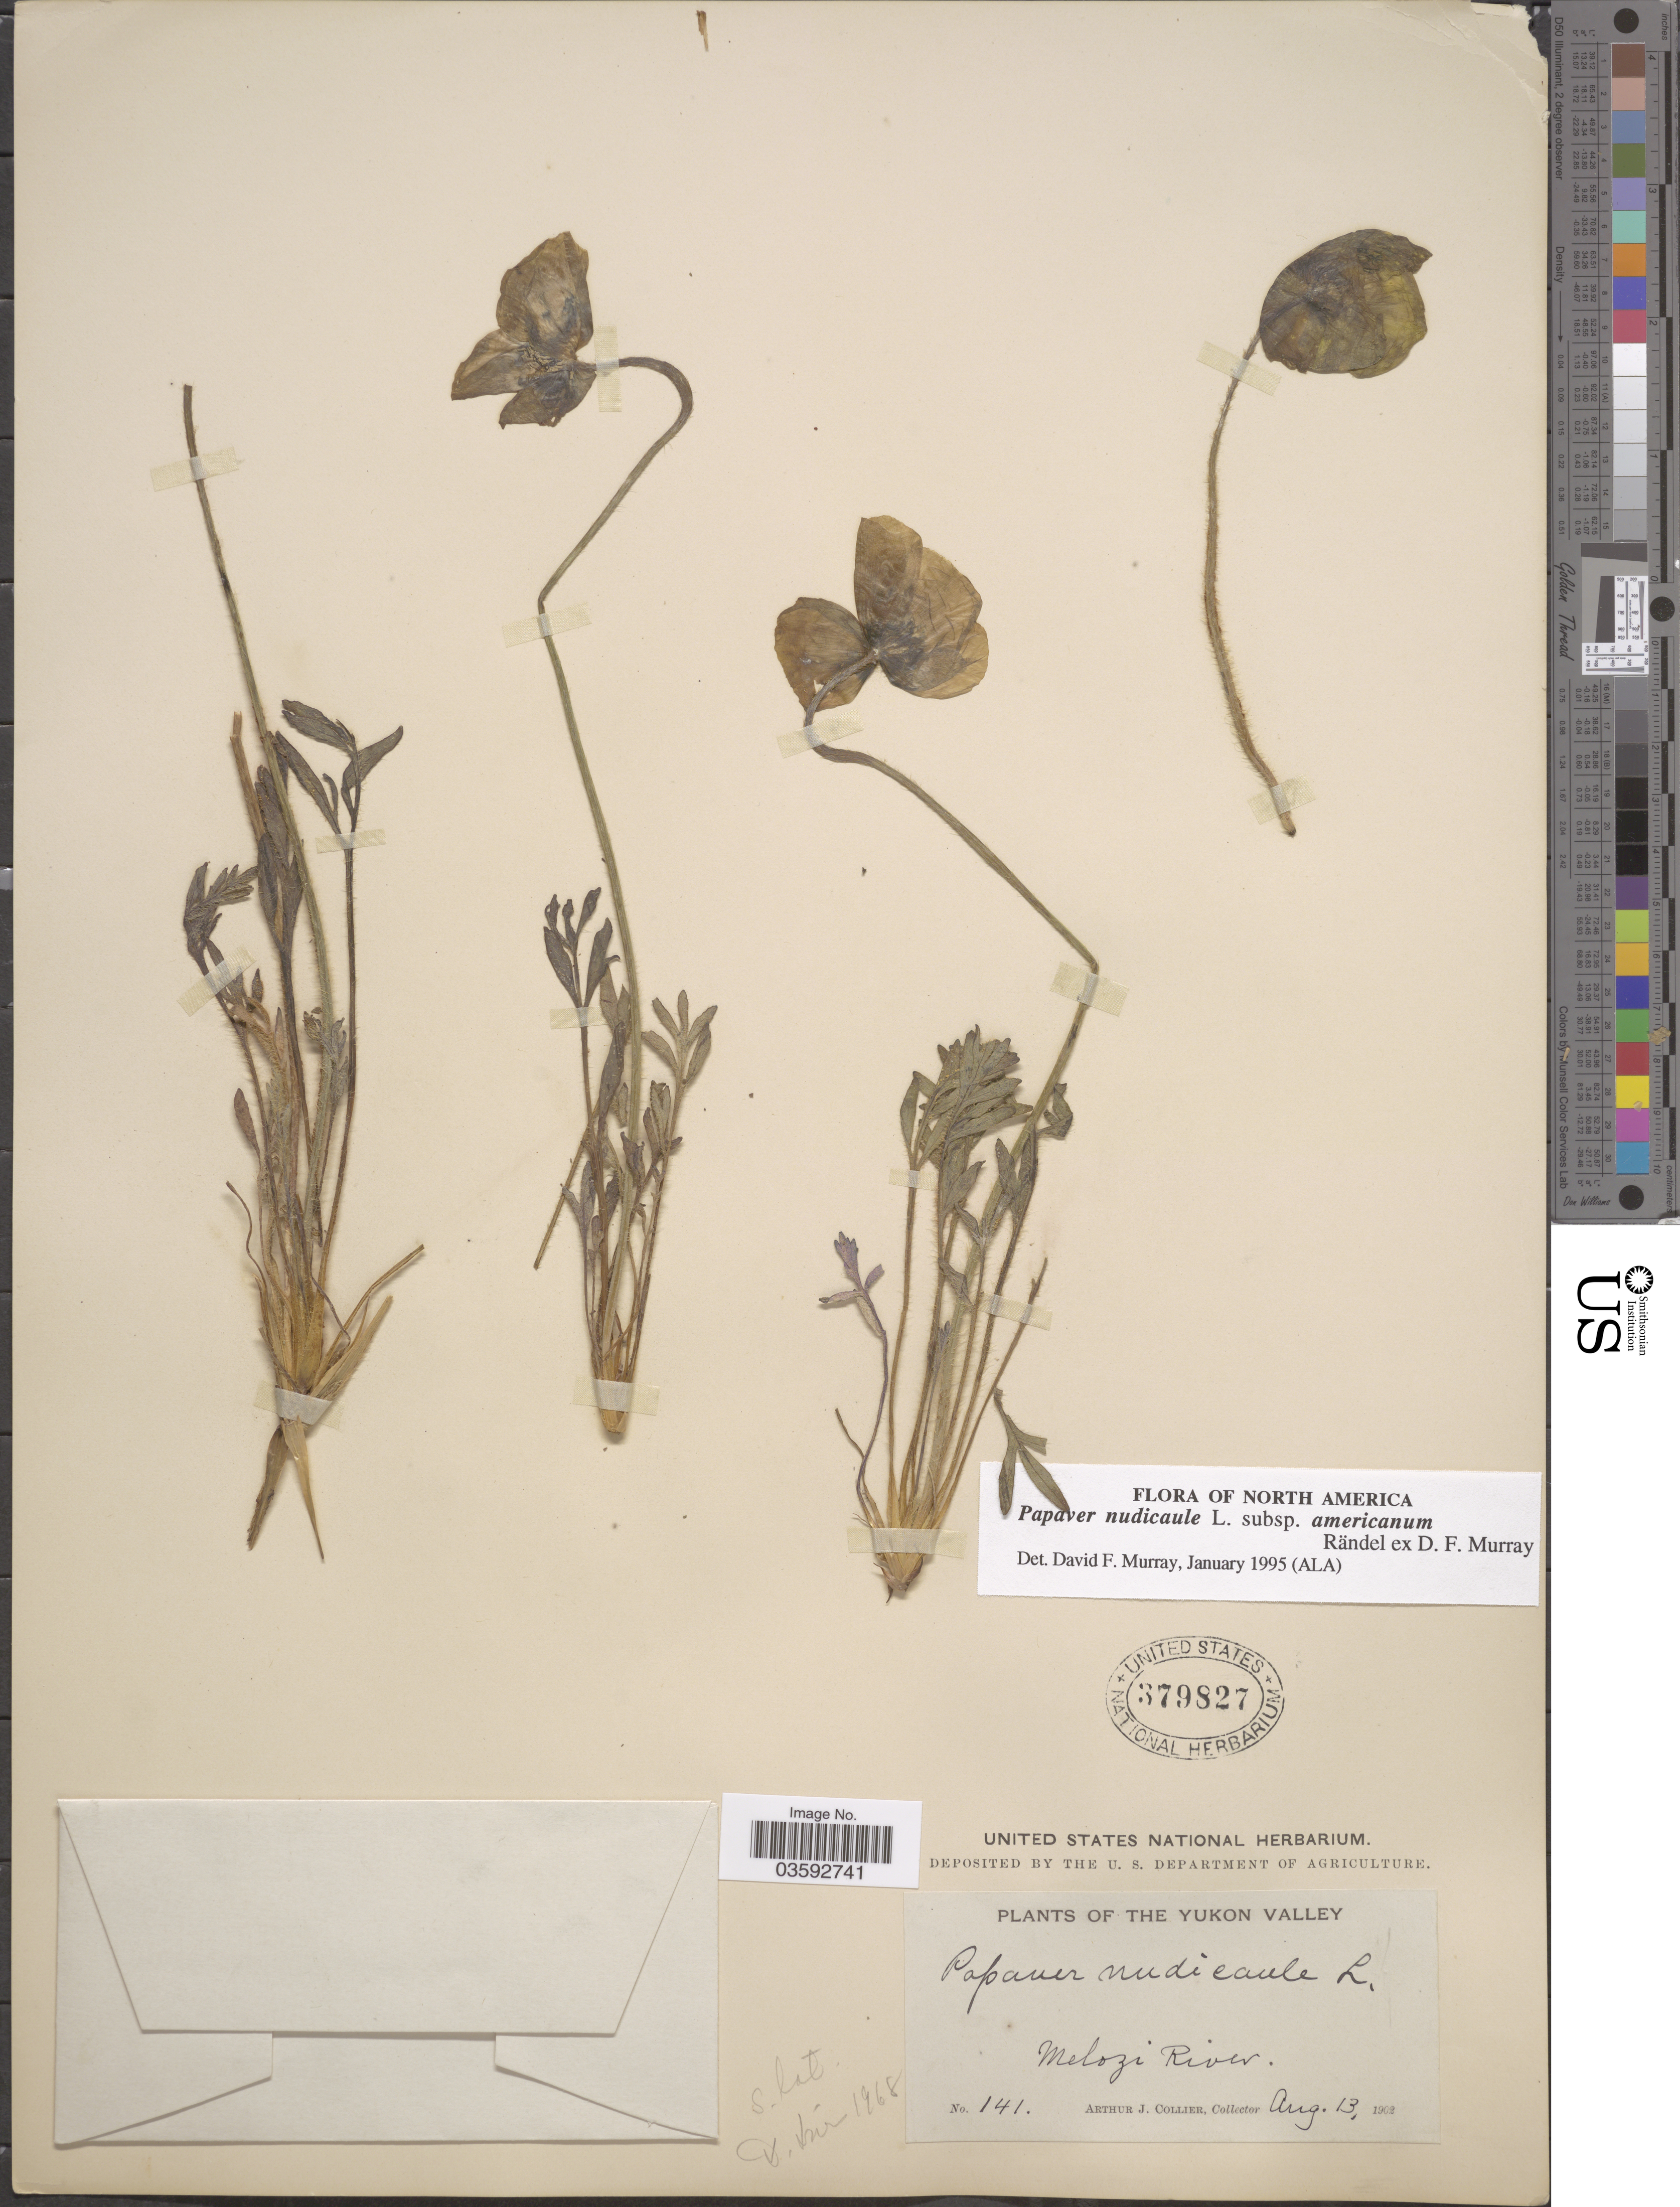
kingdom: Plantae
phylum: Tracheophyta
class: Magnoliopsida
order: Ranunculales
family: Papaveraceae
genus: Papaver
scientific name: Papaver nudicaule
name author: L.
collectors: A. Collier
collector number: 141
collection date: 1902-08-13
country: Canada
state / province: Yukon Territory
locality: The Yukon Valley. Melozi River.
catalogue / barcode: US 379827